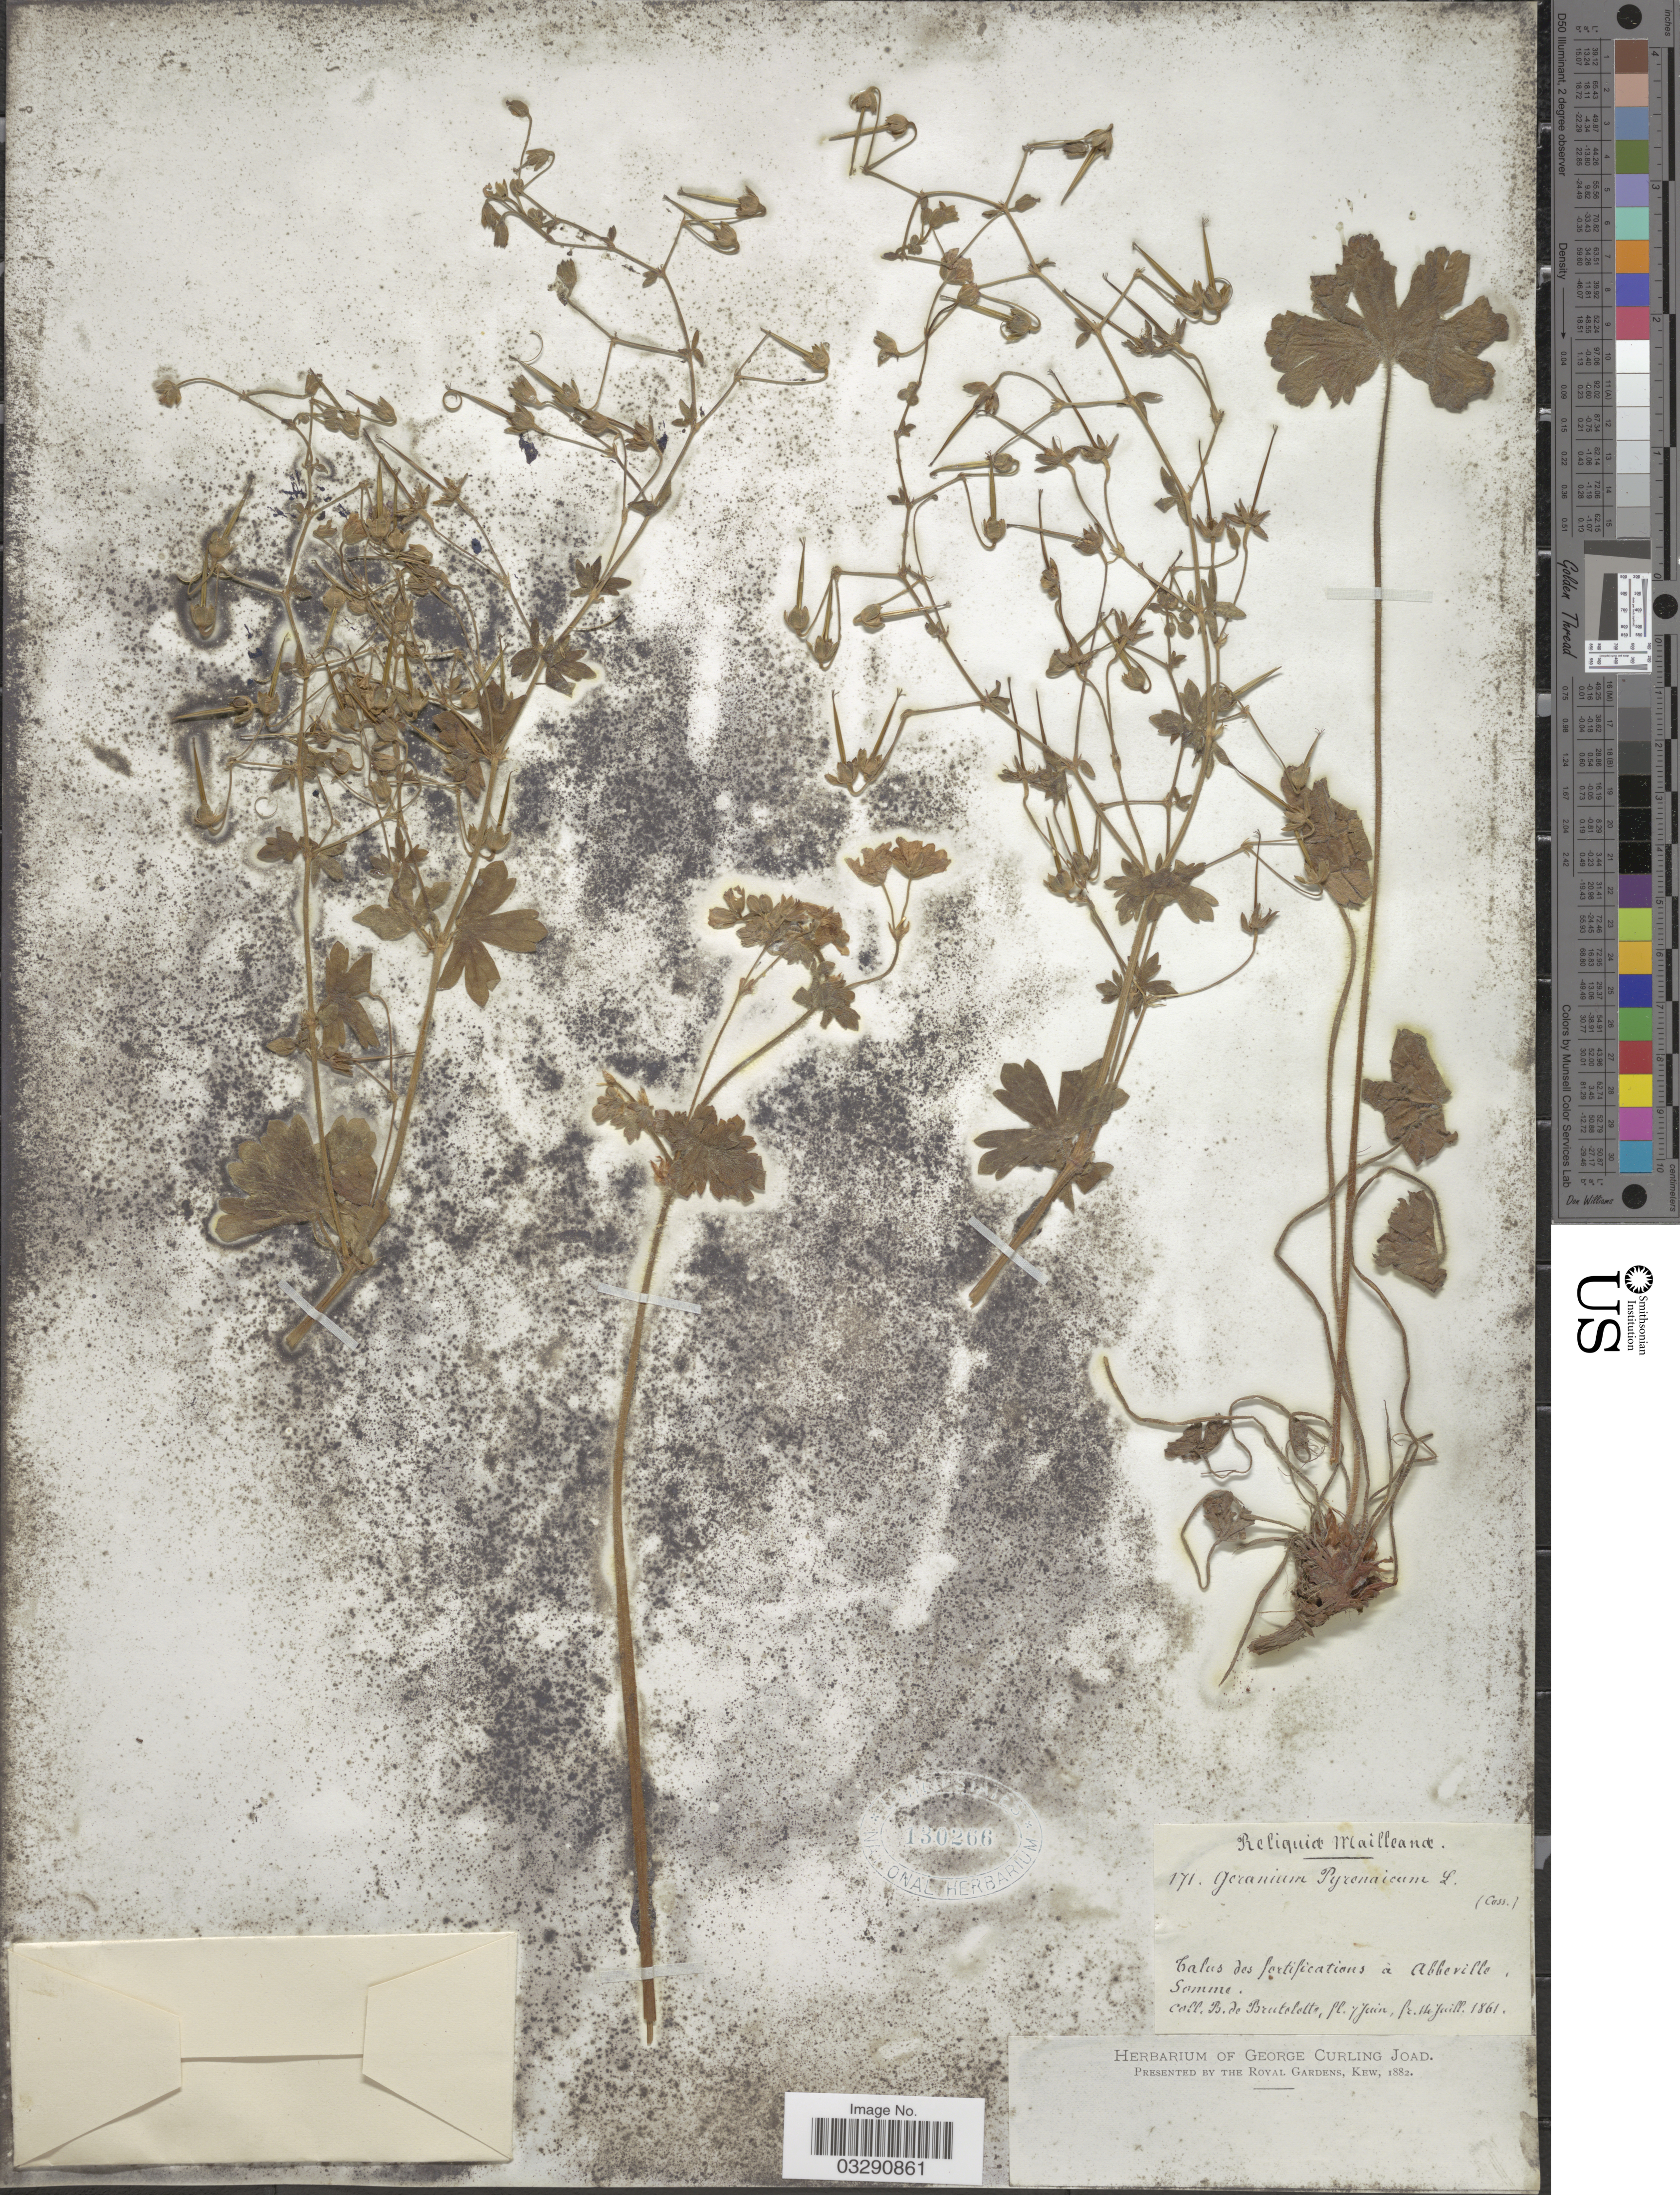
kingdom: Plantae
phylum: Tracheophyta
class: Magnoliopsida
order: Geraniales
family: Geraniaceae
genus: Geranium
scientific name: Geranium pyrenaicum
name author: Burm. f.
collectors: B. Brutelette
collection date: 1861-06-07/1861-07-14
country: France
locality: Talus des fortifications á Abbeville, Somme.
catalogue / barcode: US 130266